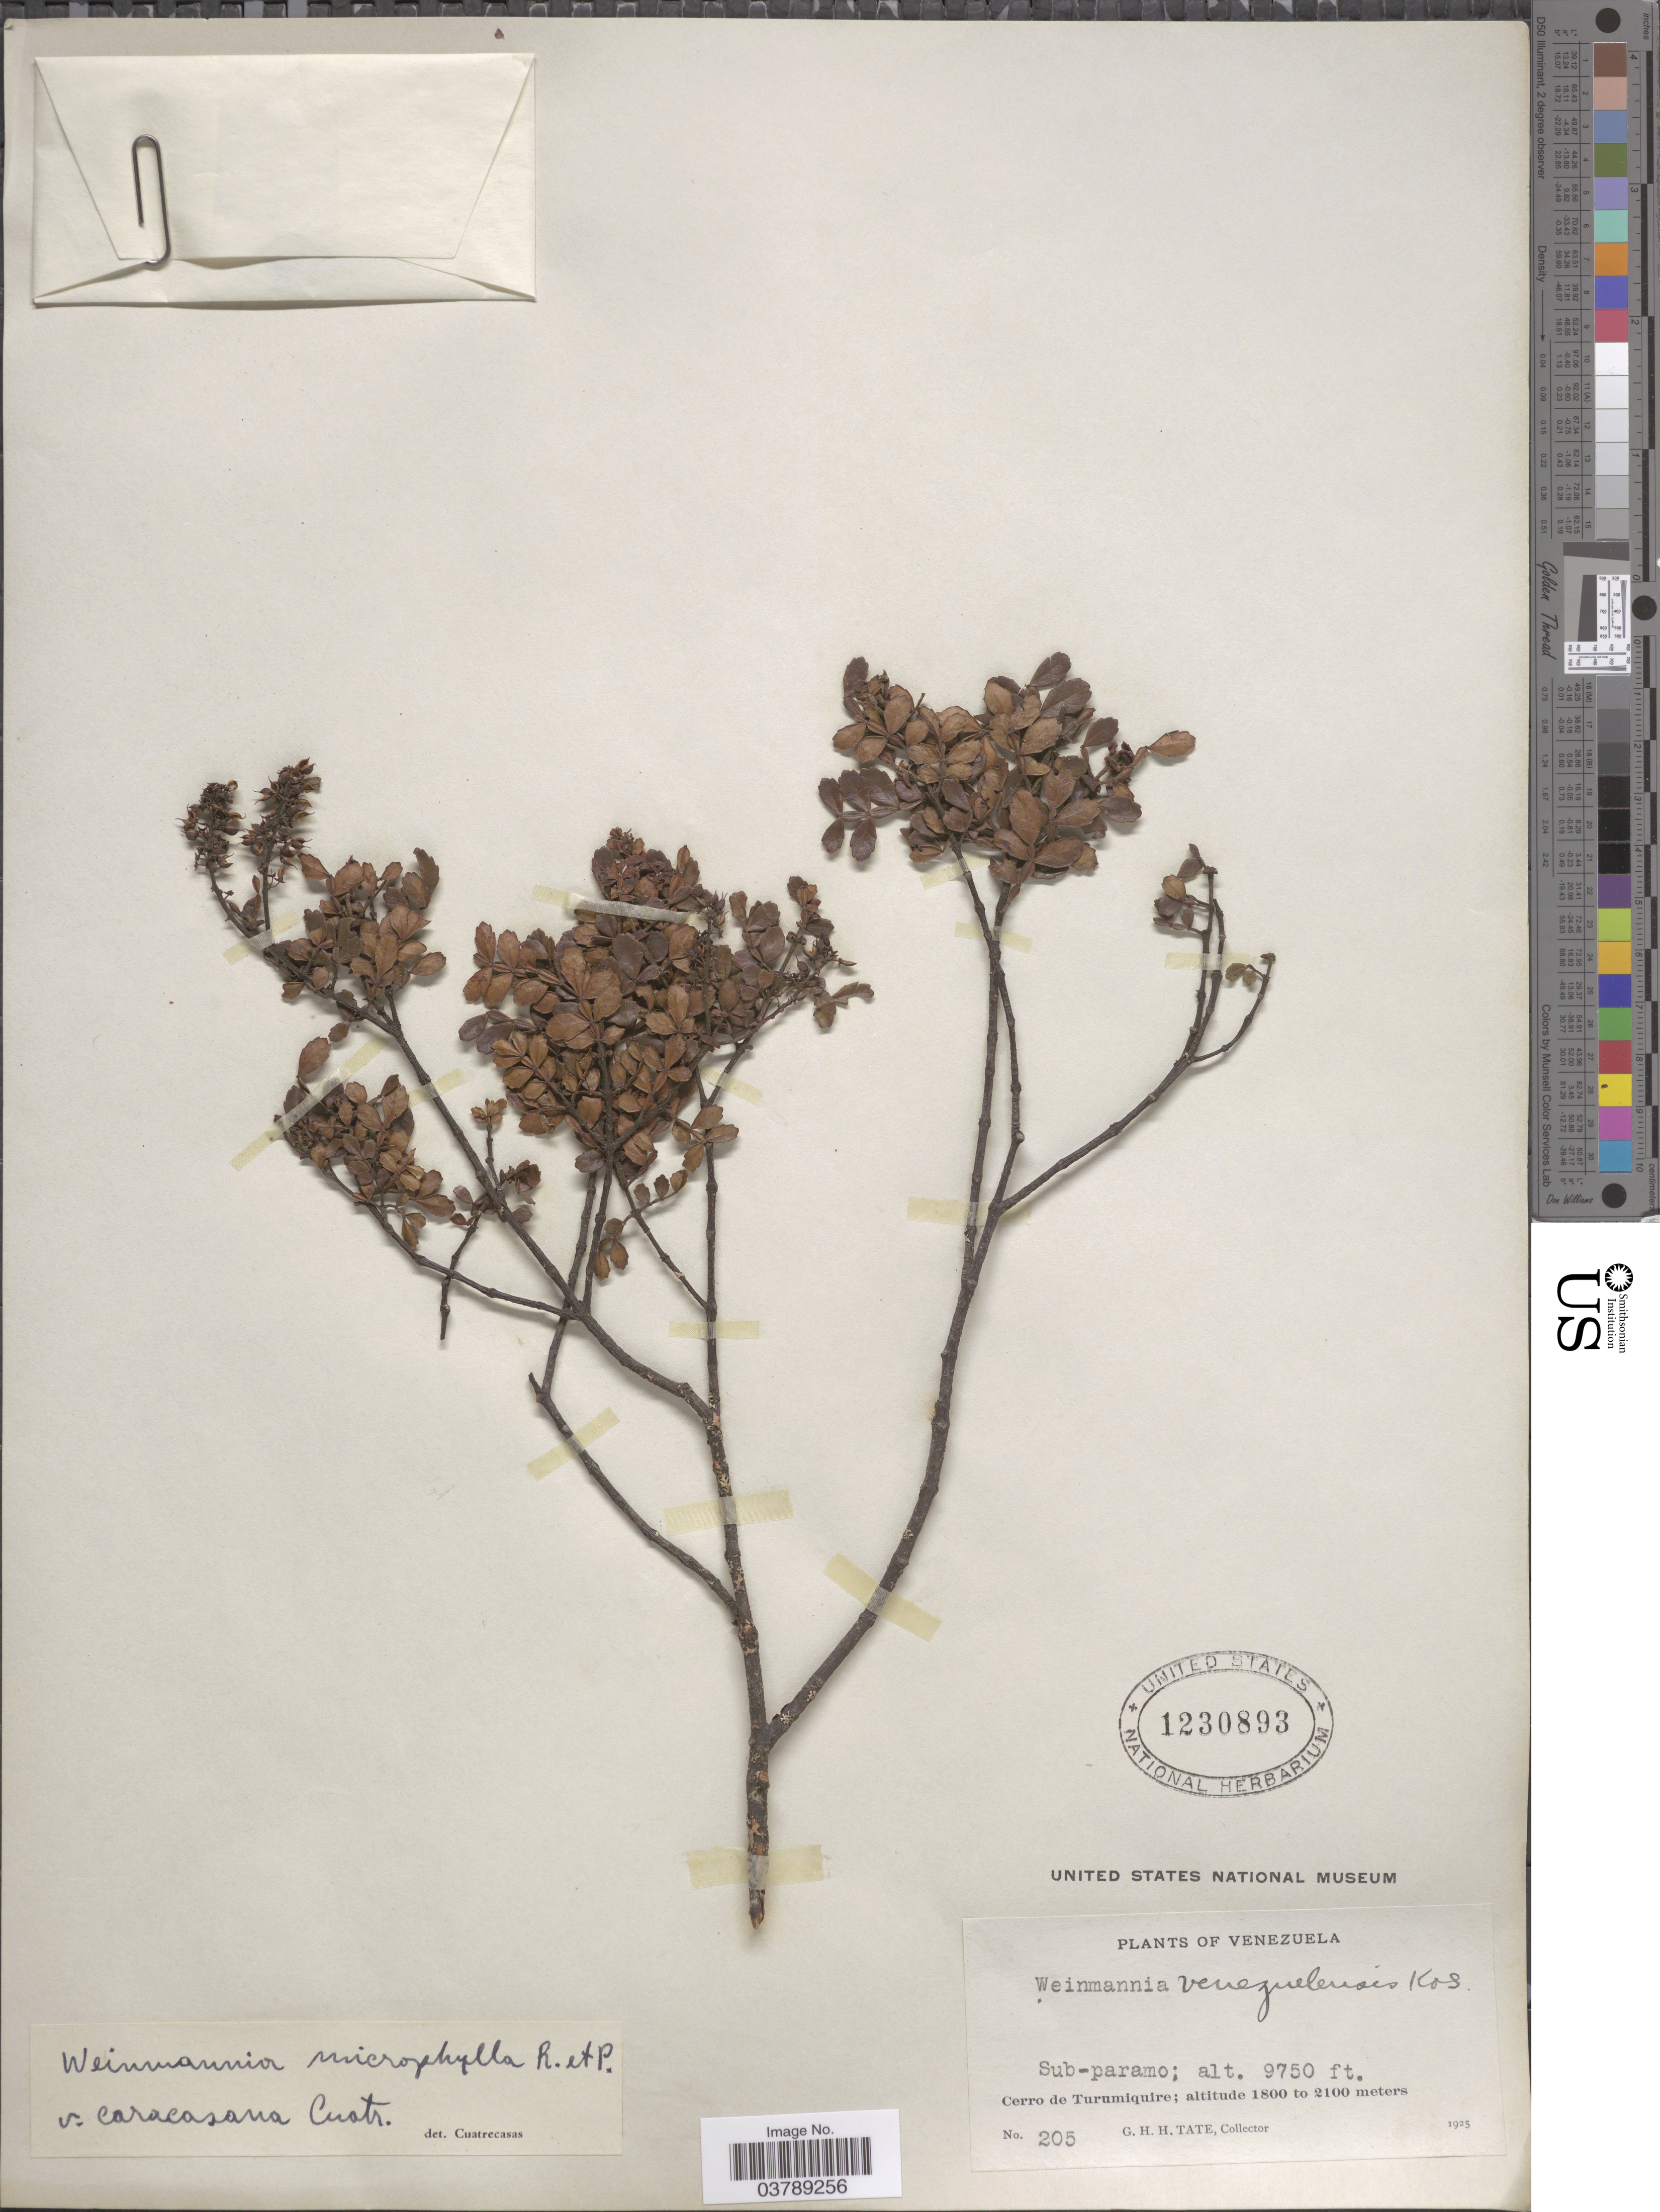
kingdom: Plantae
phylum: Tracheophyta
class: Magnoliopsida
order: Oxalidales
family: Cunoniaceae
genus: Weinmannia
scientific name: Weinmannia lansbergiana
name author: Engl.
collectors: G. H. H.Tate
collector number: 205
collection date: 1925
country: Venezuela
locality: Cerro de Turumiquire.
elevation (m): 2972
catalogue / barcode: US 1230893